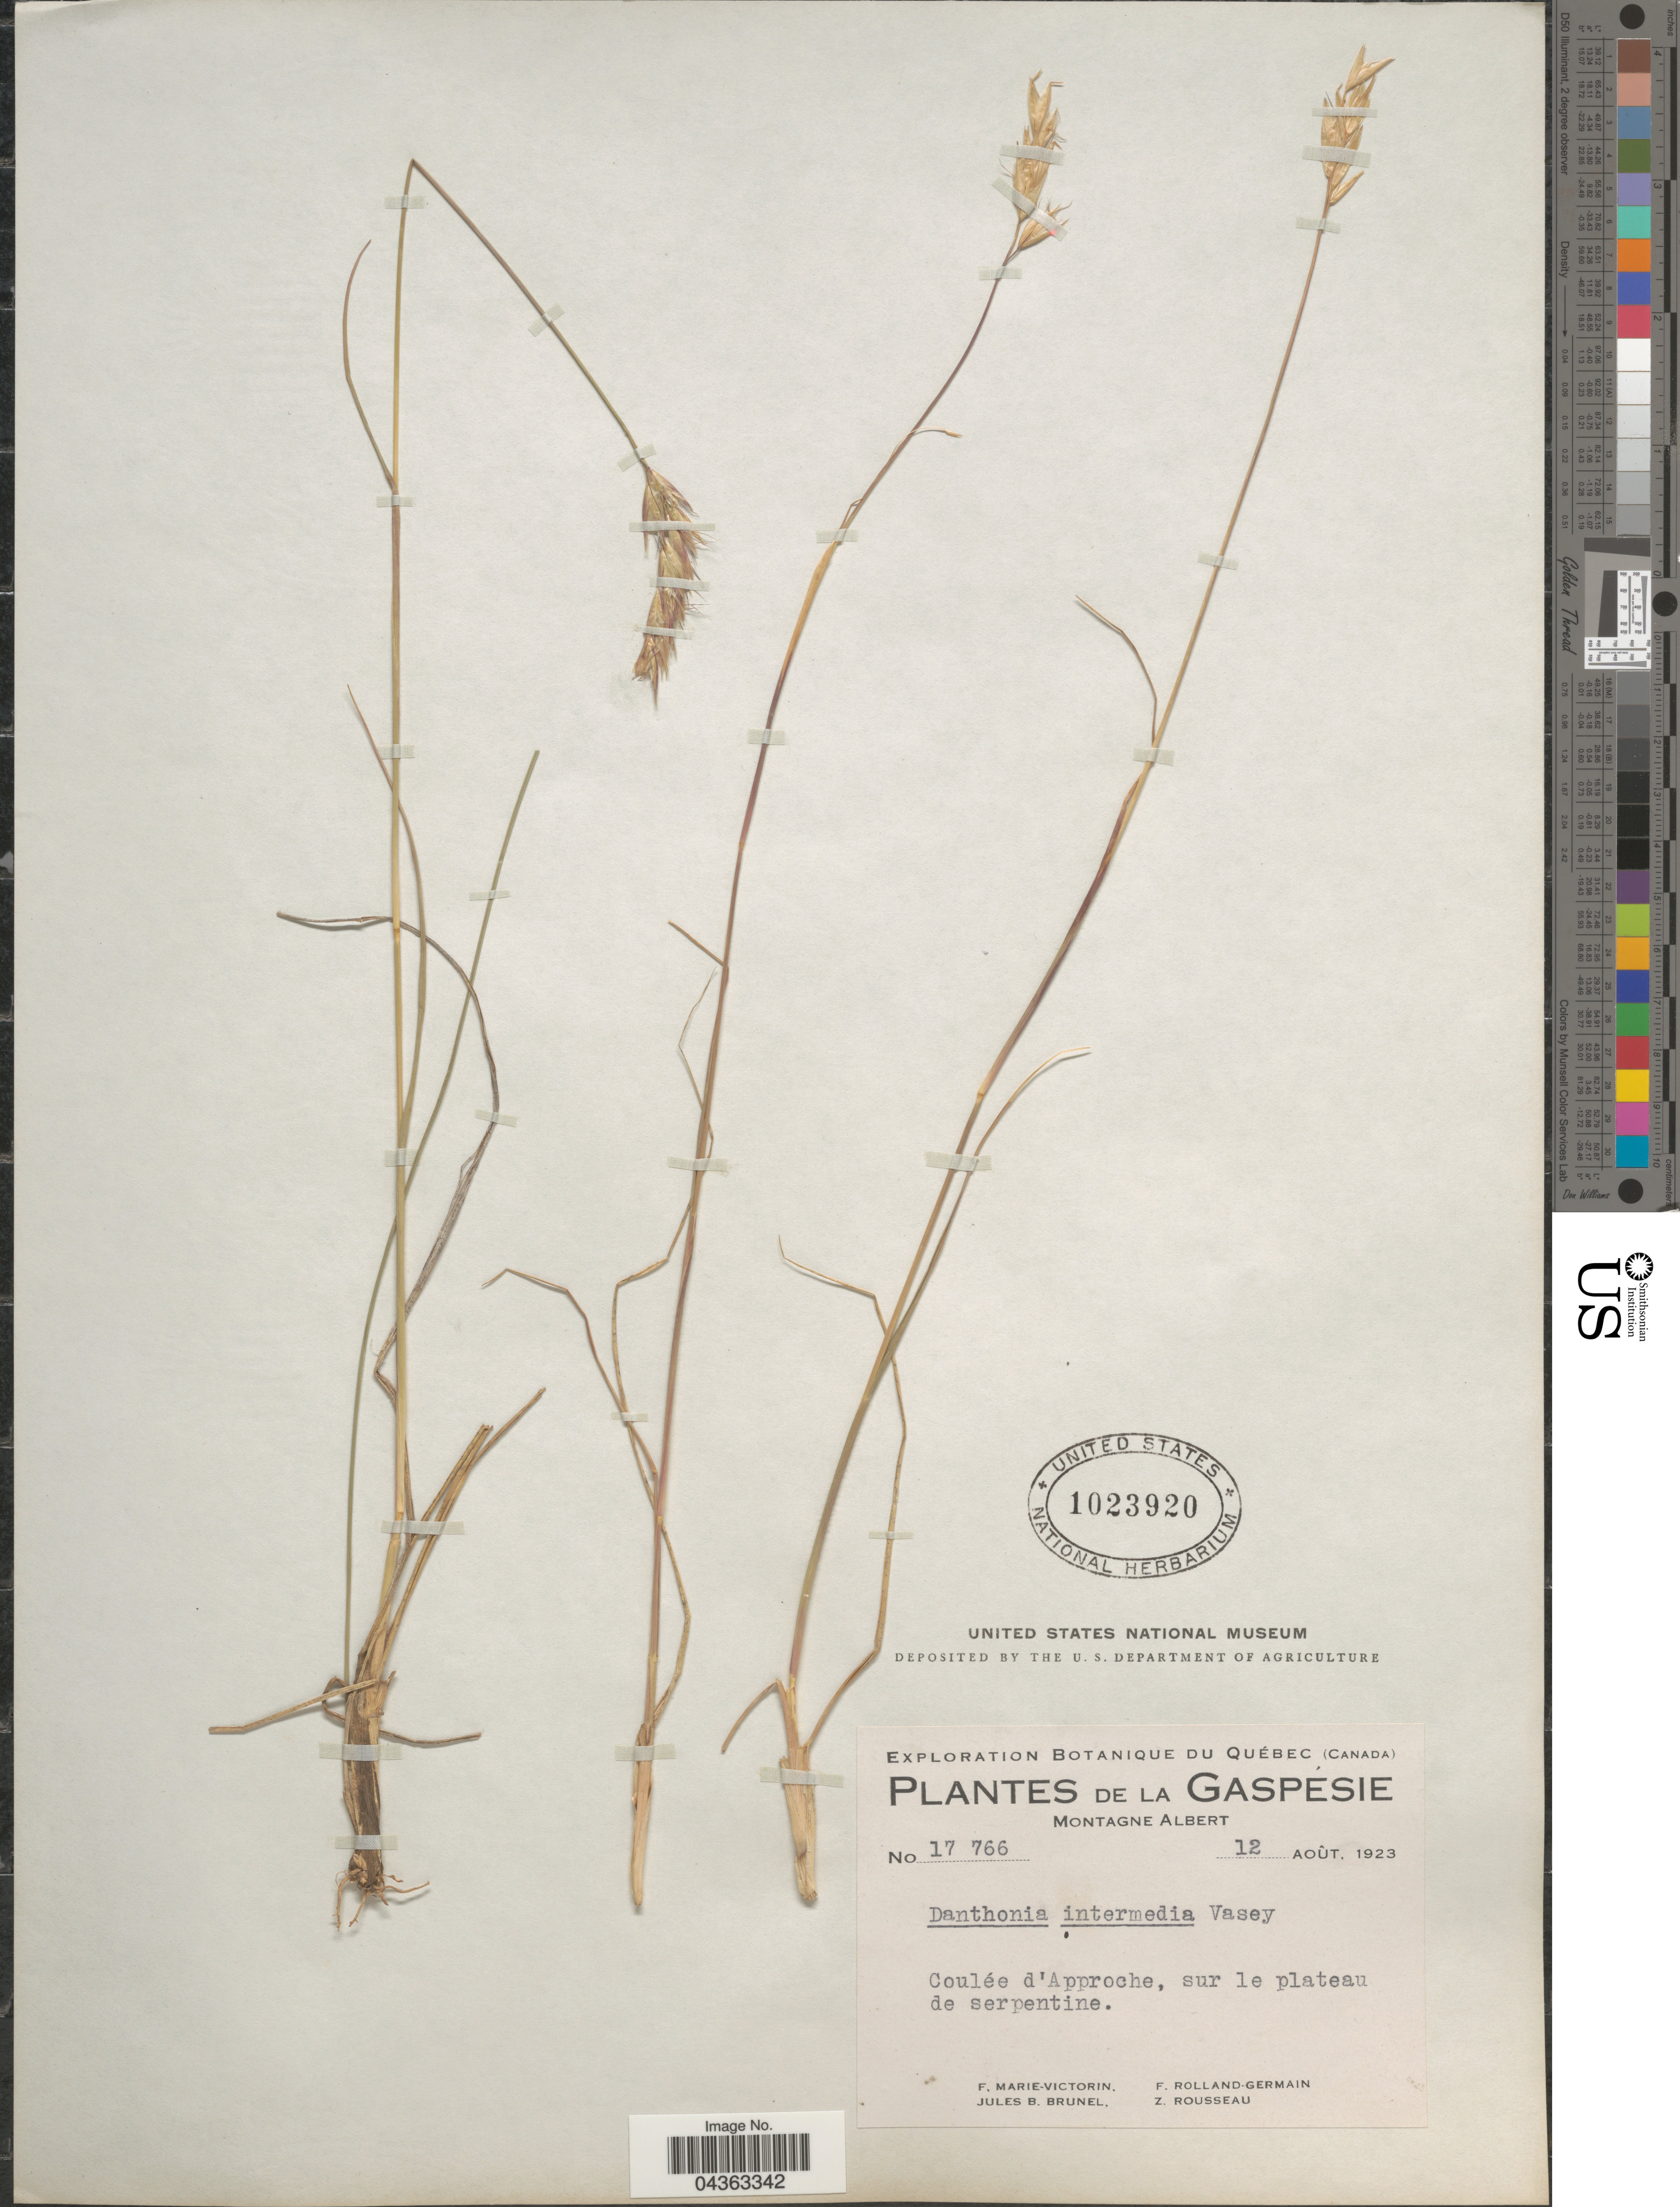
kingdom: Plantae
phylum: Tracheophyta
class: Liliopsida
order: Poales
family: Poaceae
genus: Danthonia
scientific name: Danthonia intermedia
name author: Vasey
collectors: F. Marie-Victorin, Rolland-Germain, J. Brunel & Z. Rousseau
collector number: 17766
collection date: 1923-08-12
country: Canada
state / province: Quebec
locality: Exploration Botanique du Québec. La Gaspésie. Montagne Albert. Coulée d'Approche, sur le plateau de serpentine.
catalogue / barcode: US 1023920